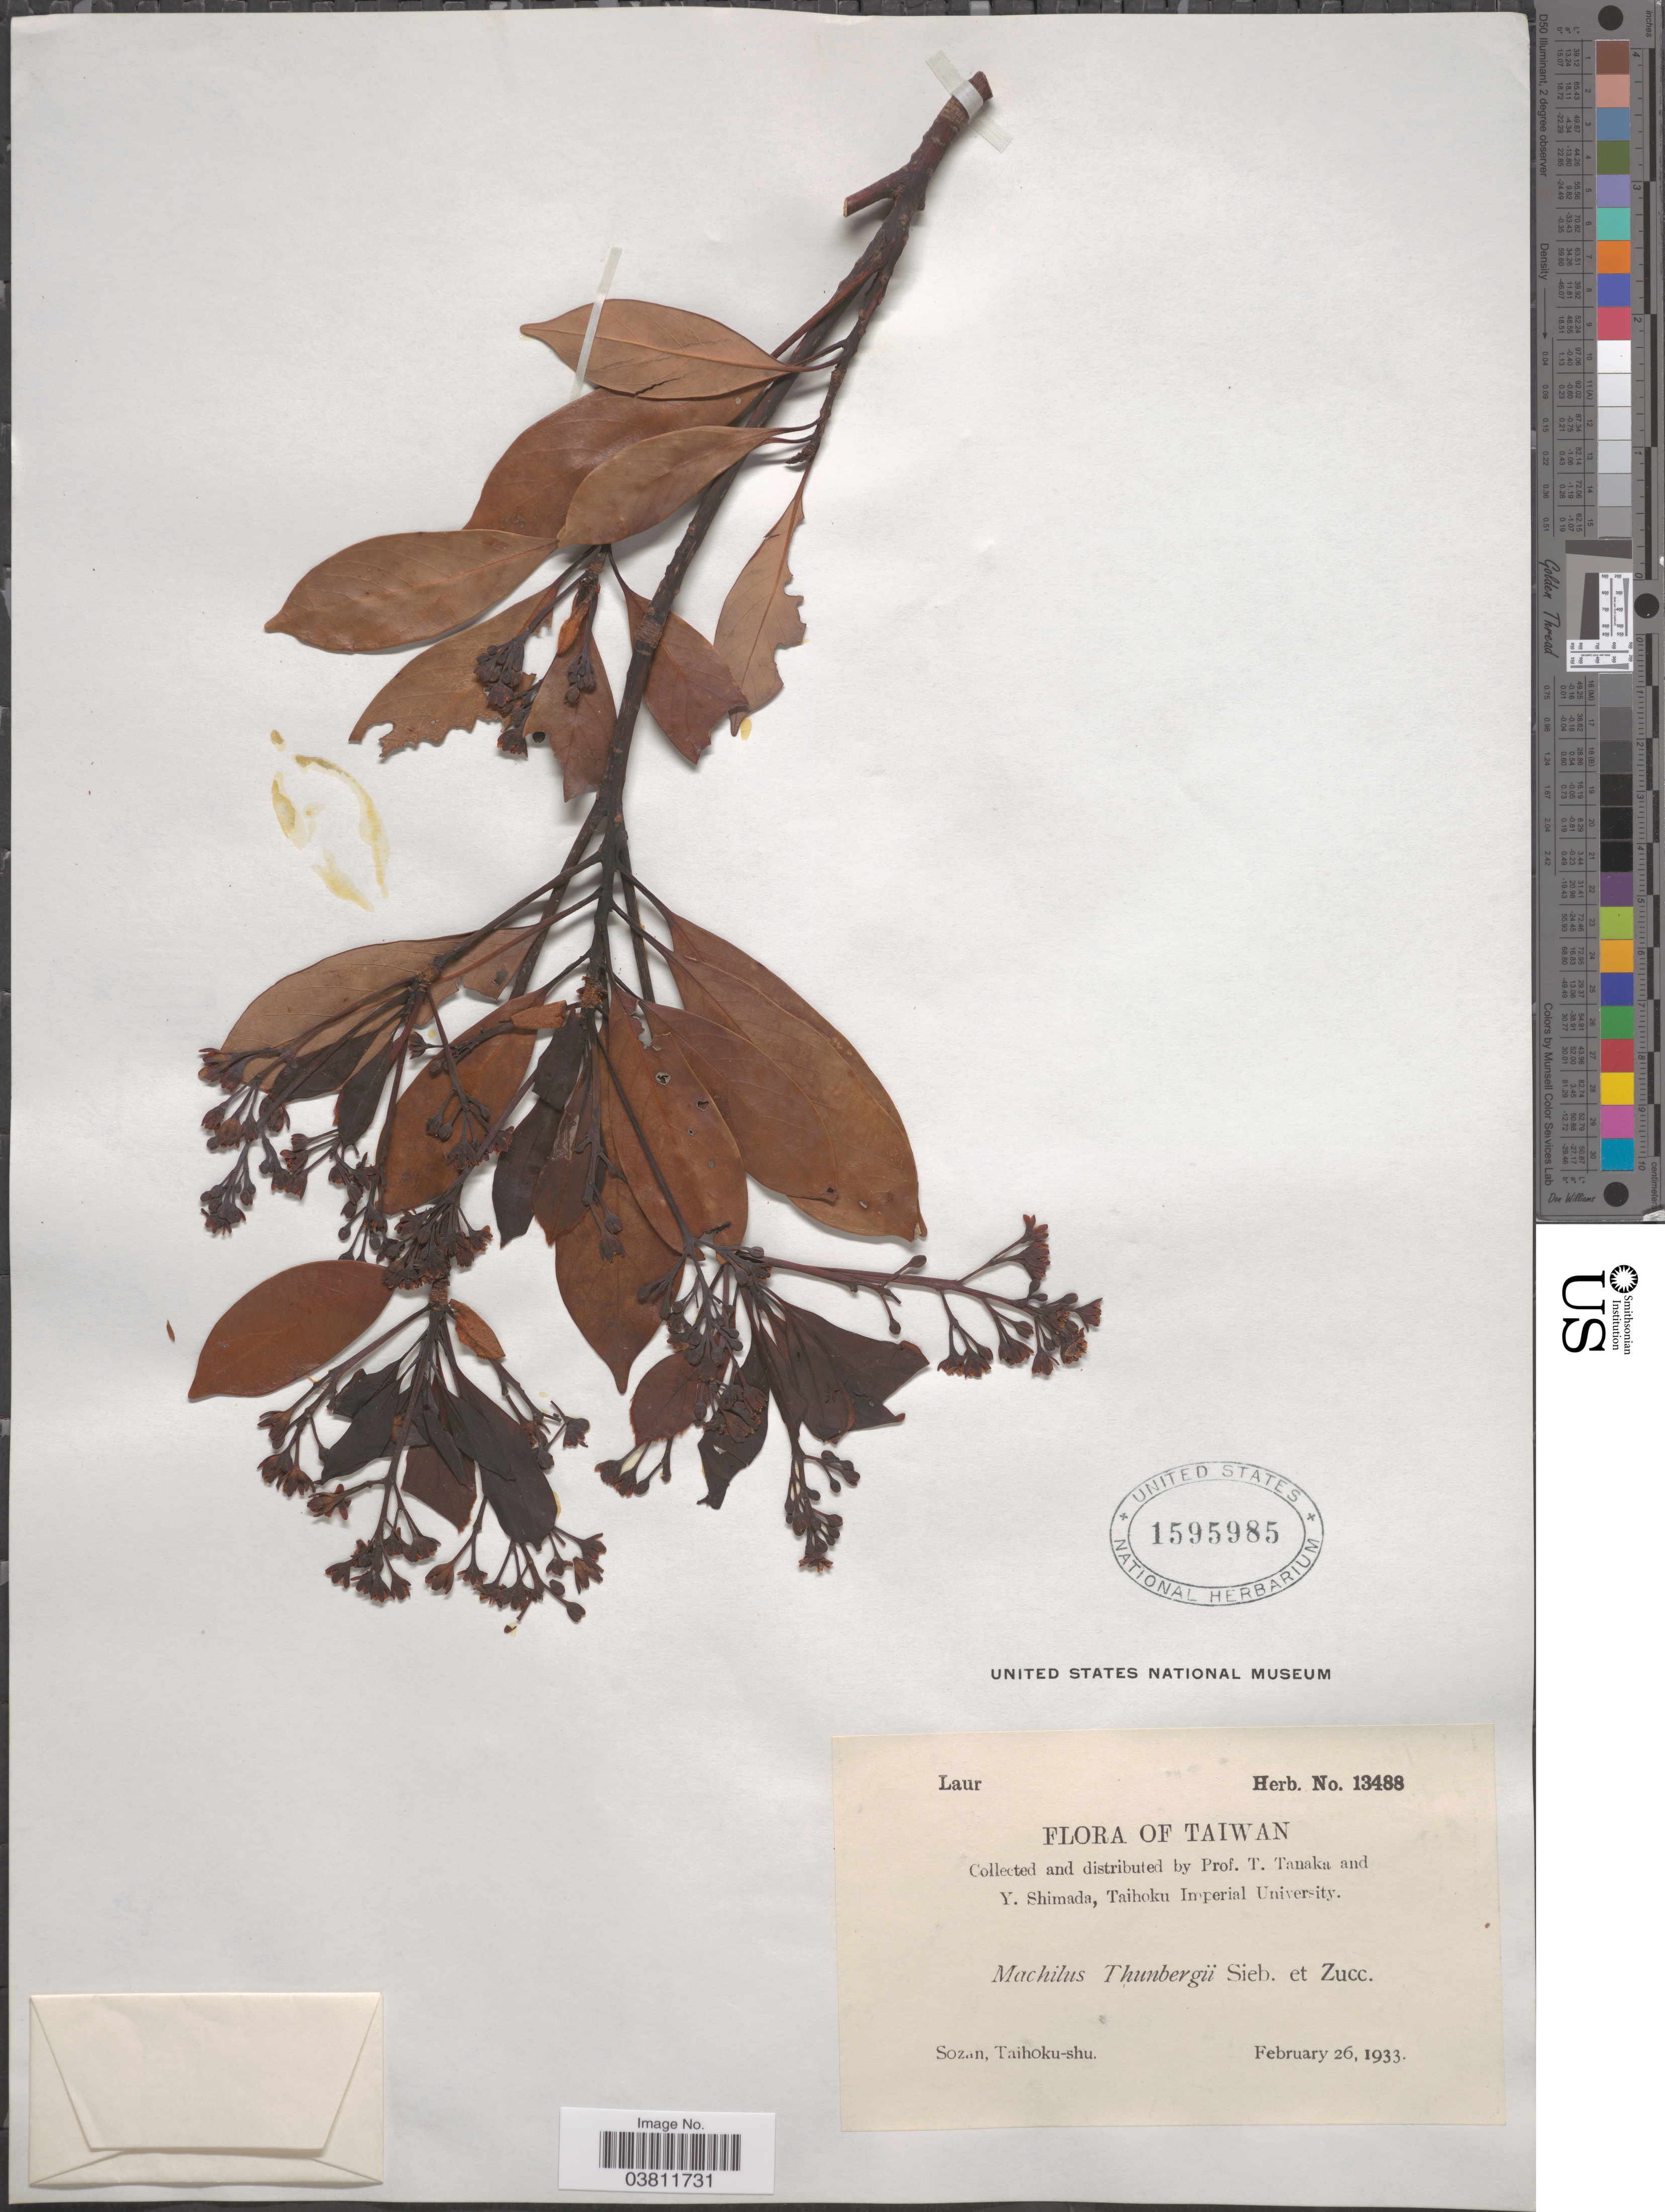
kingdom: Plantae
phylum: Tracheophyta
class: Magnoliopsida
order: Laurales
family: Lauraceae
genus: Machilus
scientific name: Machilus thunbergii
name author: Siebold & Zucc.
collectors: T. Tanaka & Y. Shimada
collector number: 13488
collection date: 1933-02-26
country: Taiwan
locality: Sozan, Taihoku-shu.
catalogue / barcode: US 1595985